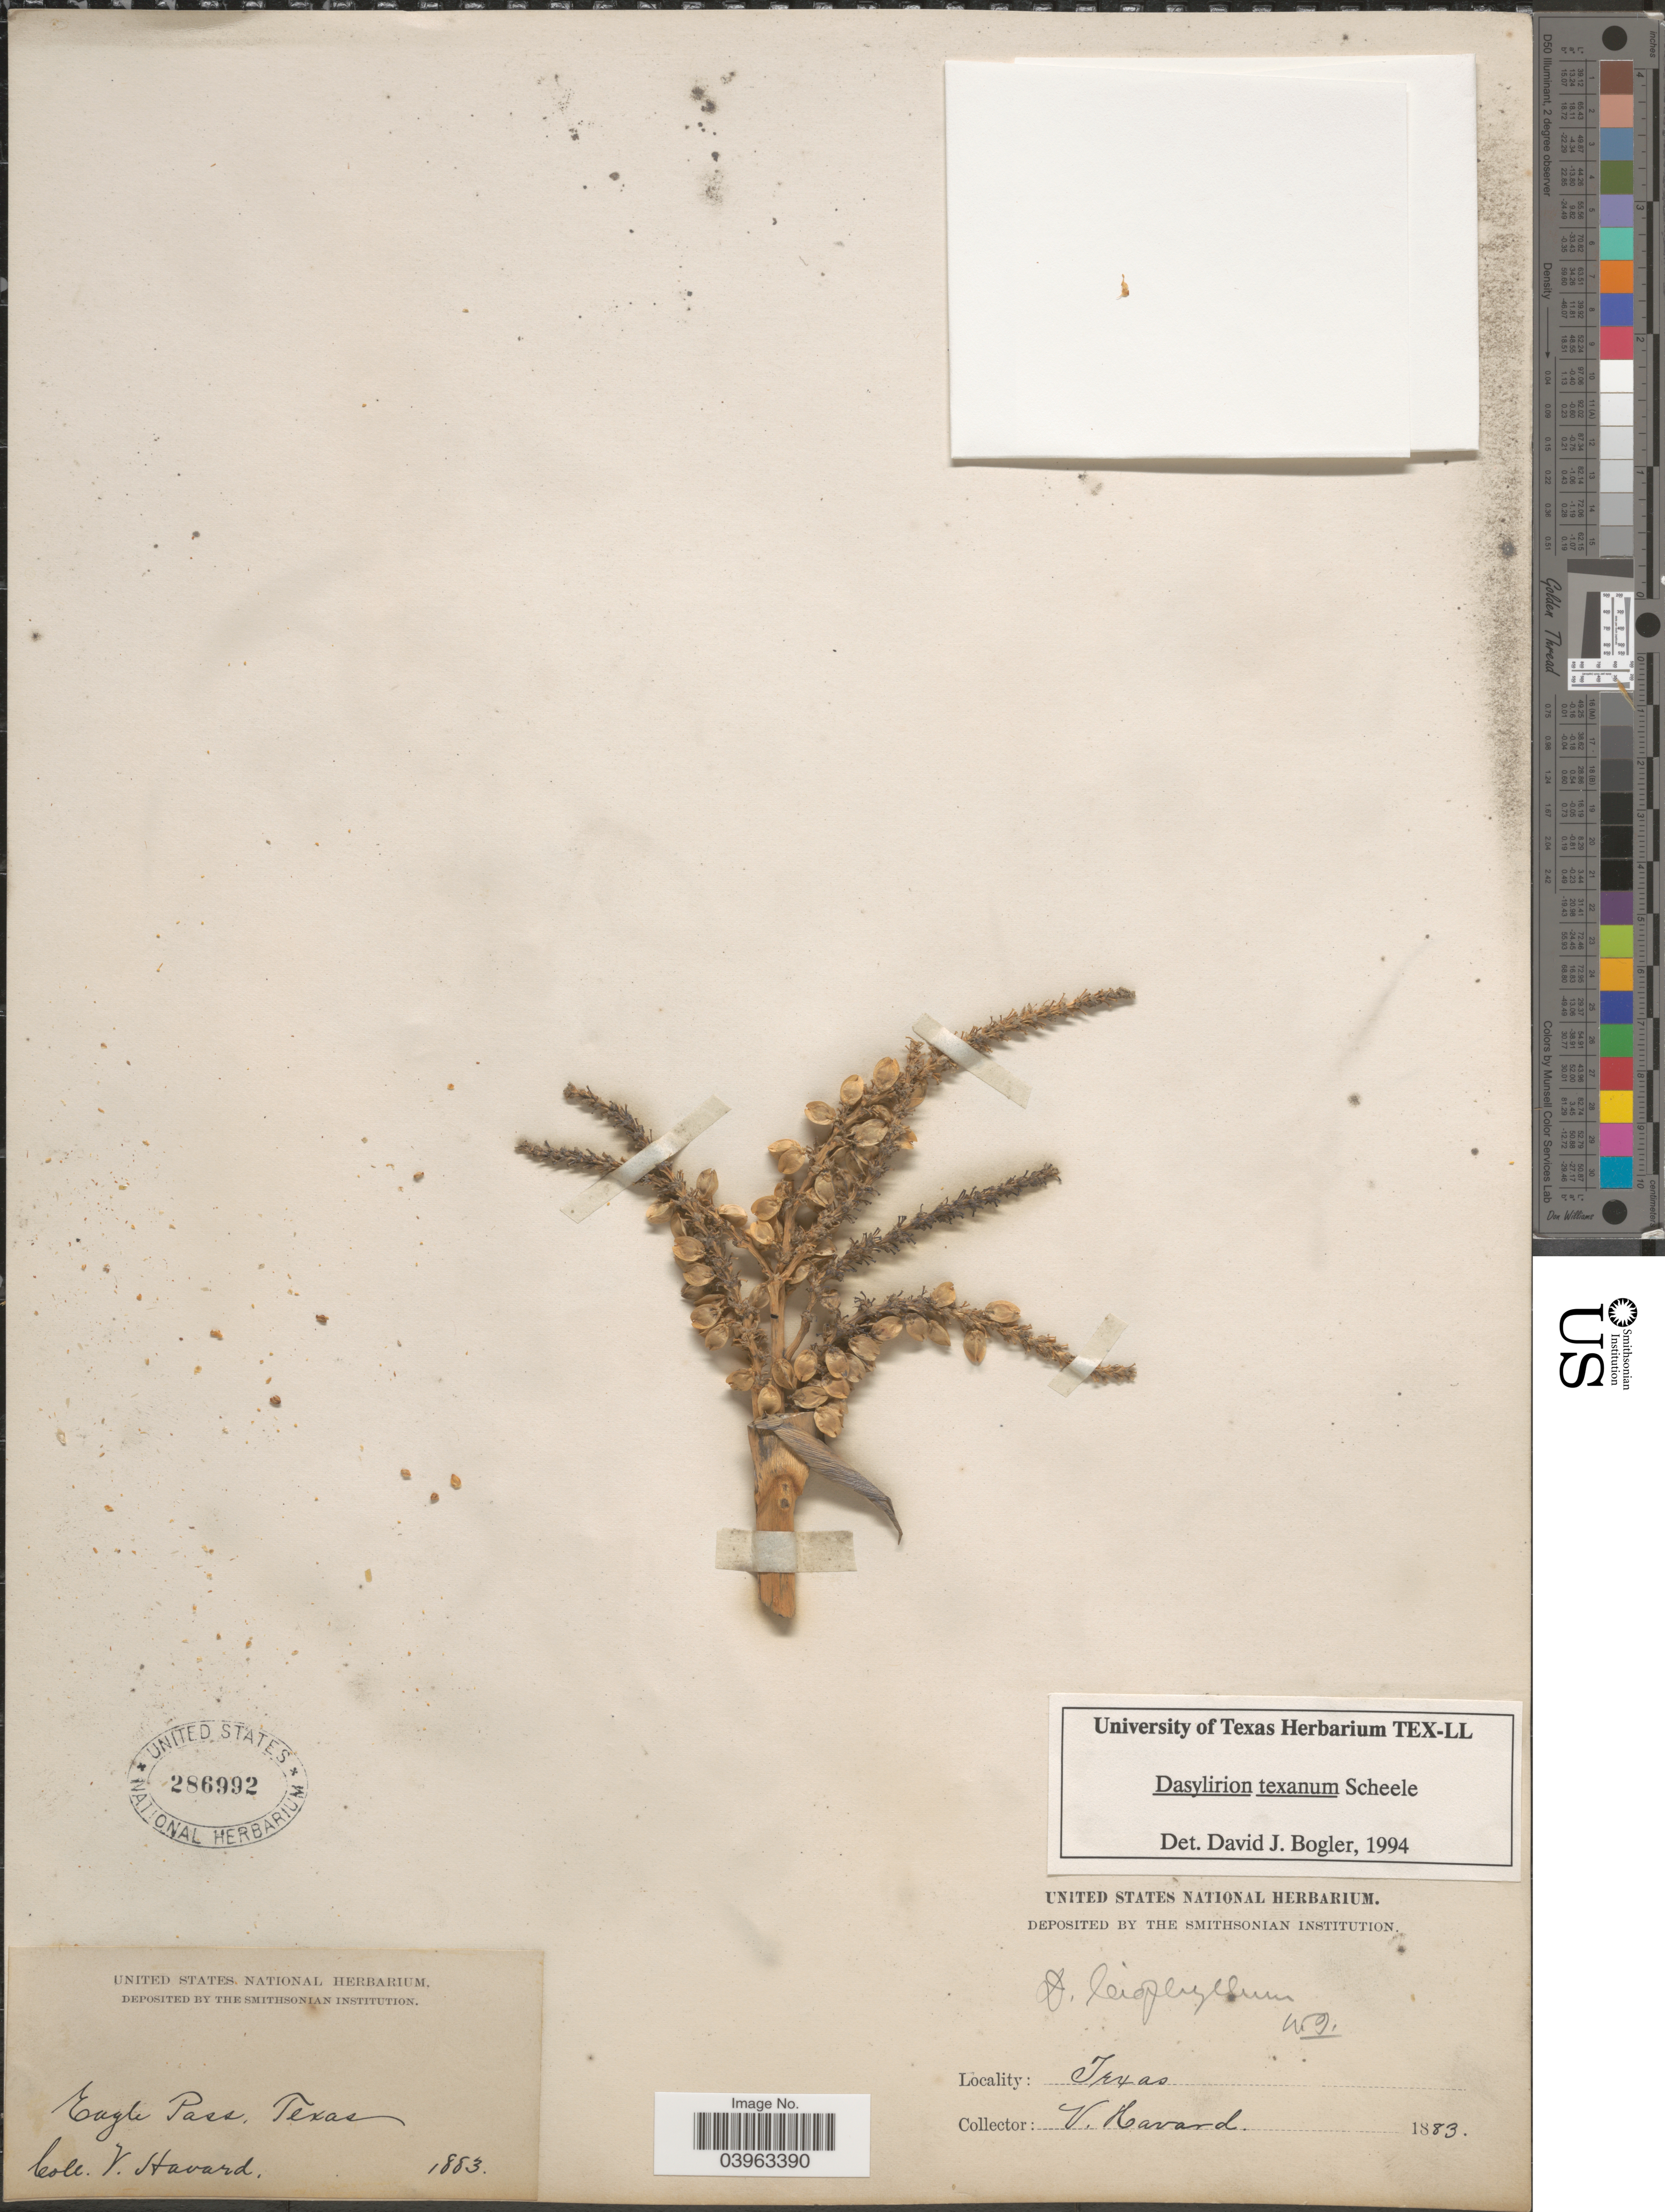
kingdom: Plantae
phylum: Tracheophyta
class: Liliopsida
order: Asparagales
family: Asparagaceae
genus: Dasylirion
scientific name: Dasylirion texanum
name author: Scheele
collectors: V. Havard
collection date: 1883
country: United States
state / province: Texas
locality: Eagle Pass.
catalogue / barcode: US 286992